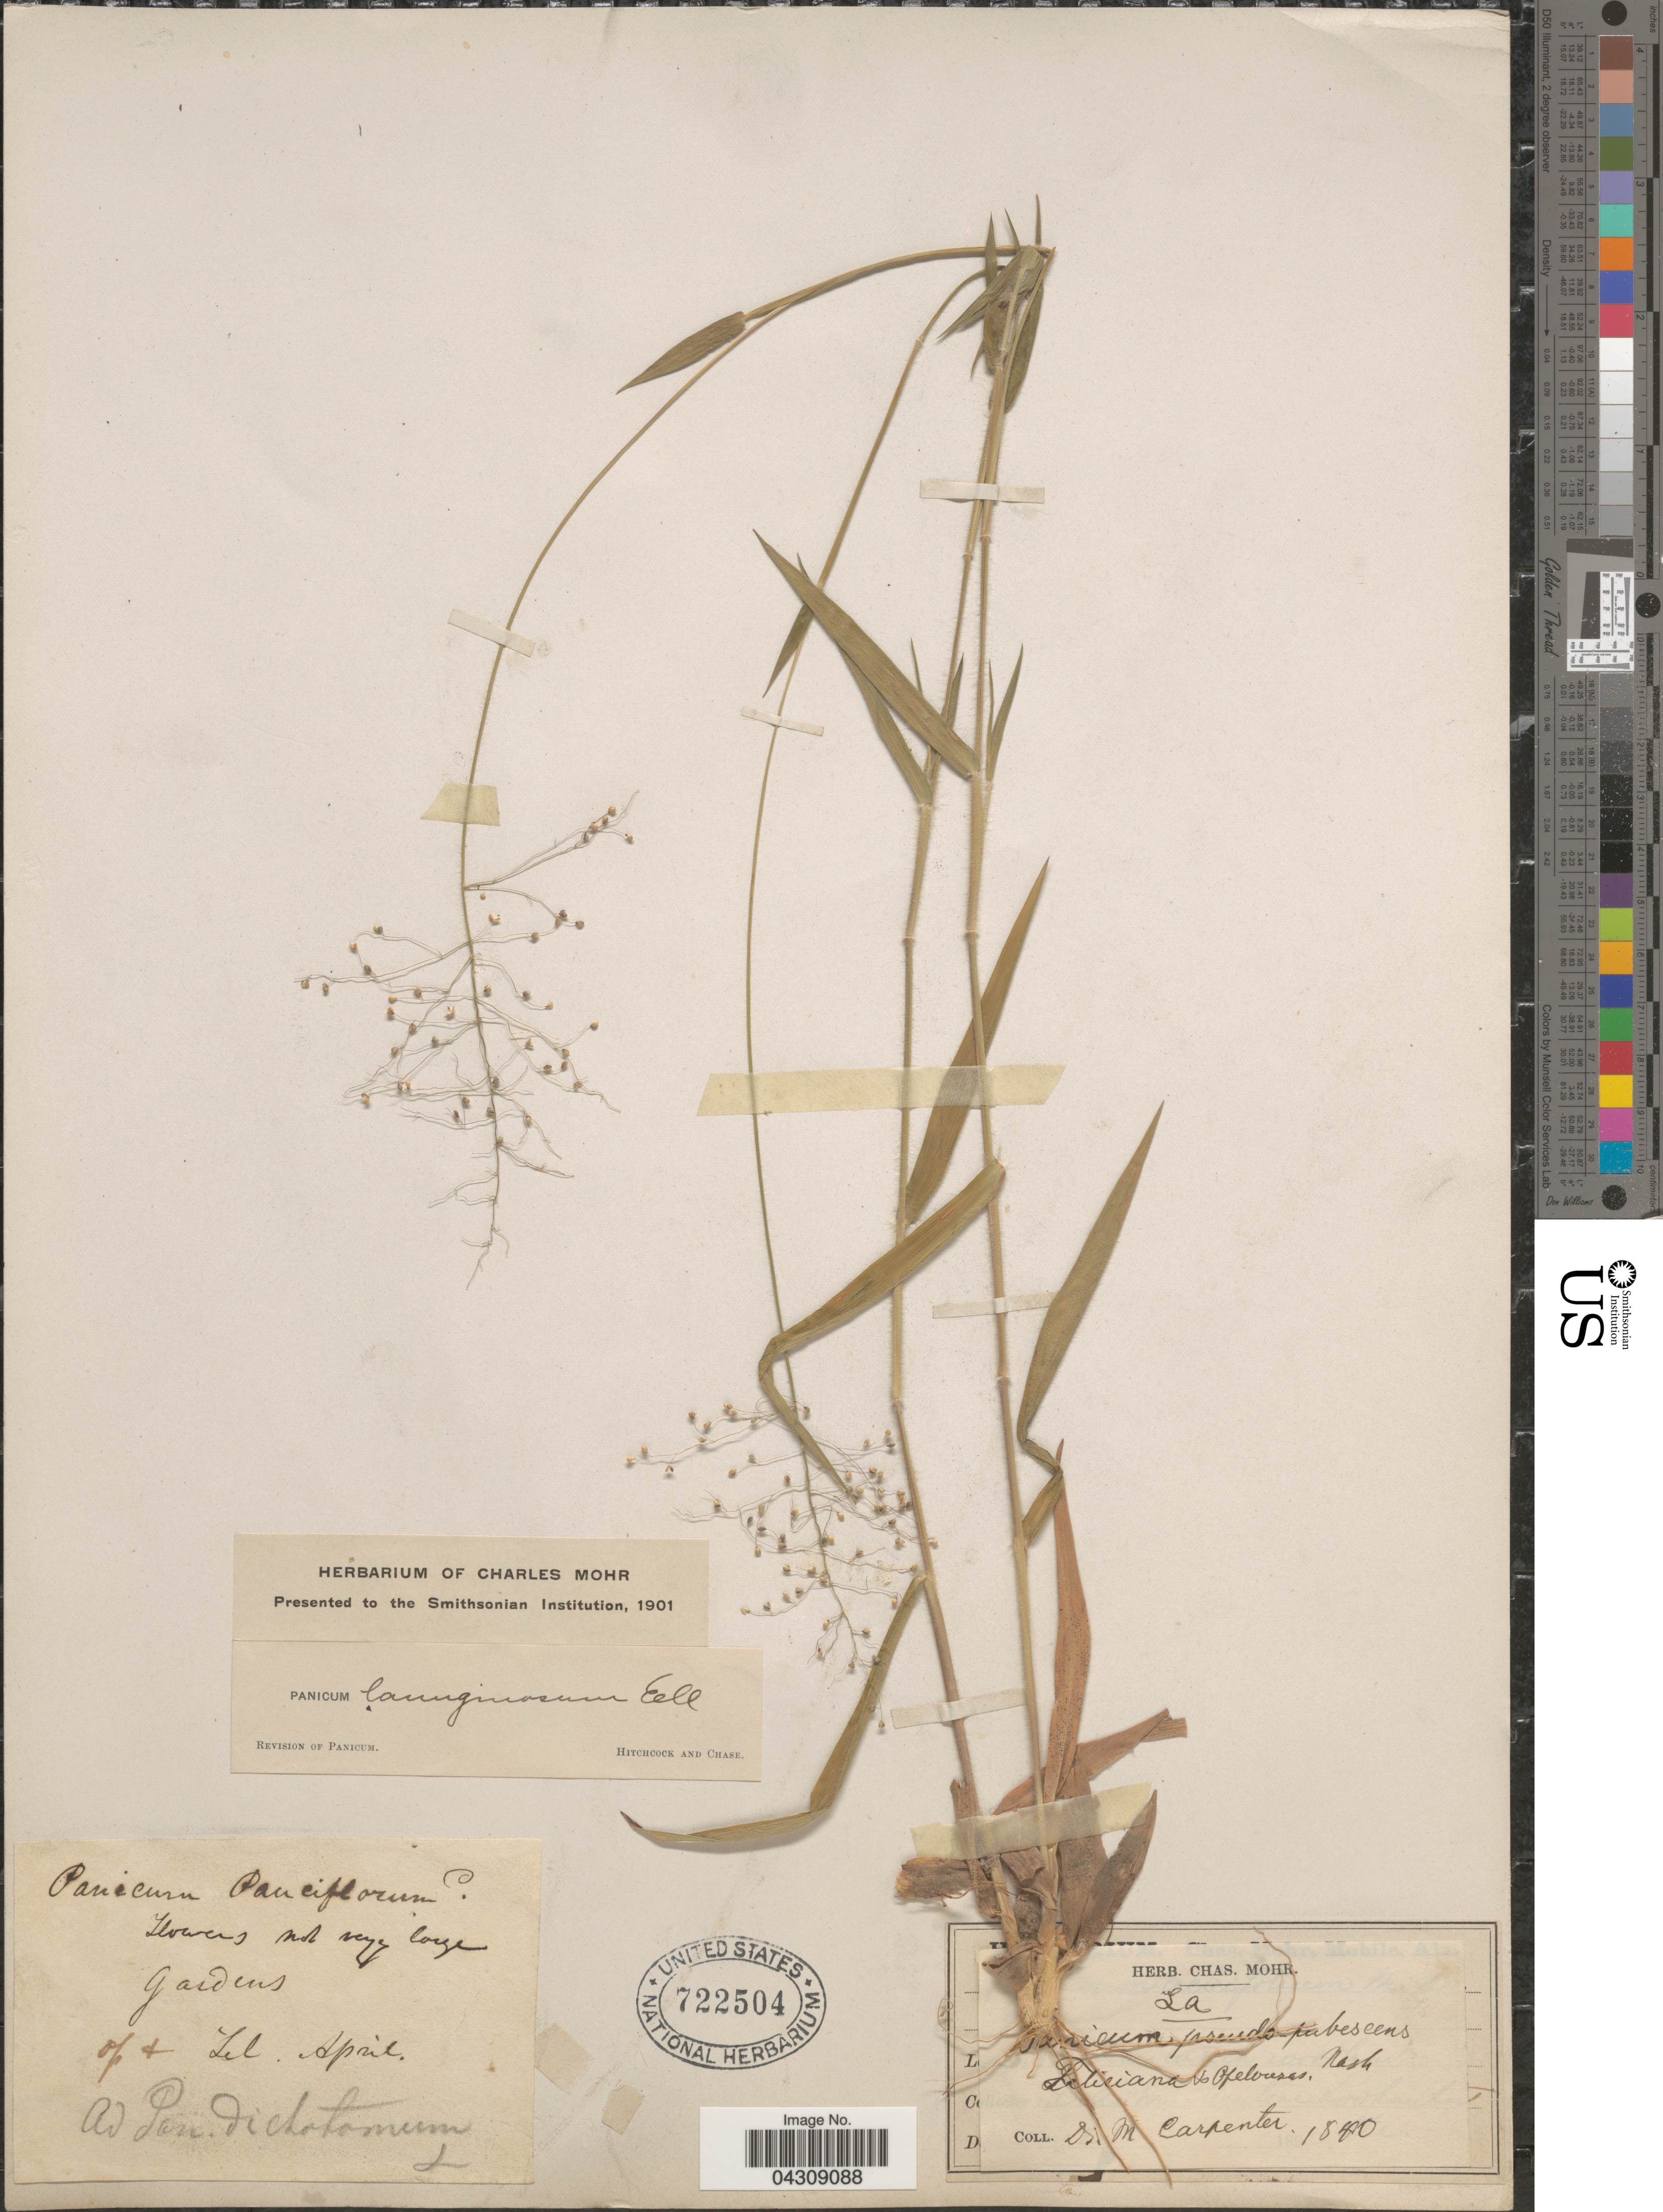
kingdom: Plantae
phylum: Tracheophyta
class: Liliopsida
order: Poales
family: Poaceae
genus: Dichanthelium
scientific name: Dichanthelium acuminatum var. acuminatum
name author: (Sw.) Gould & C.A. Clark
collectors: M. Carpenter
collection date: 1840-04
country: United States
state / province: Louisiana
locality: Gardens.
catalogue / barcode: US 722504